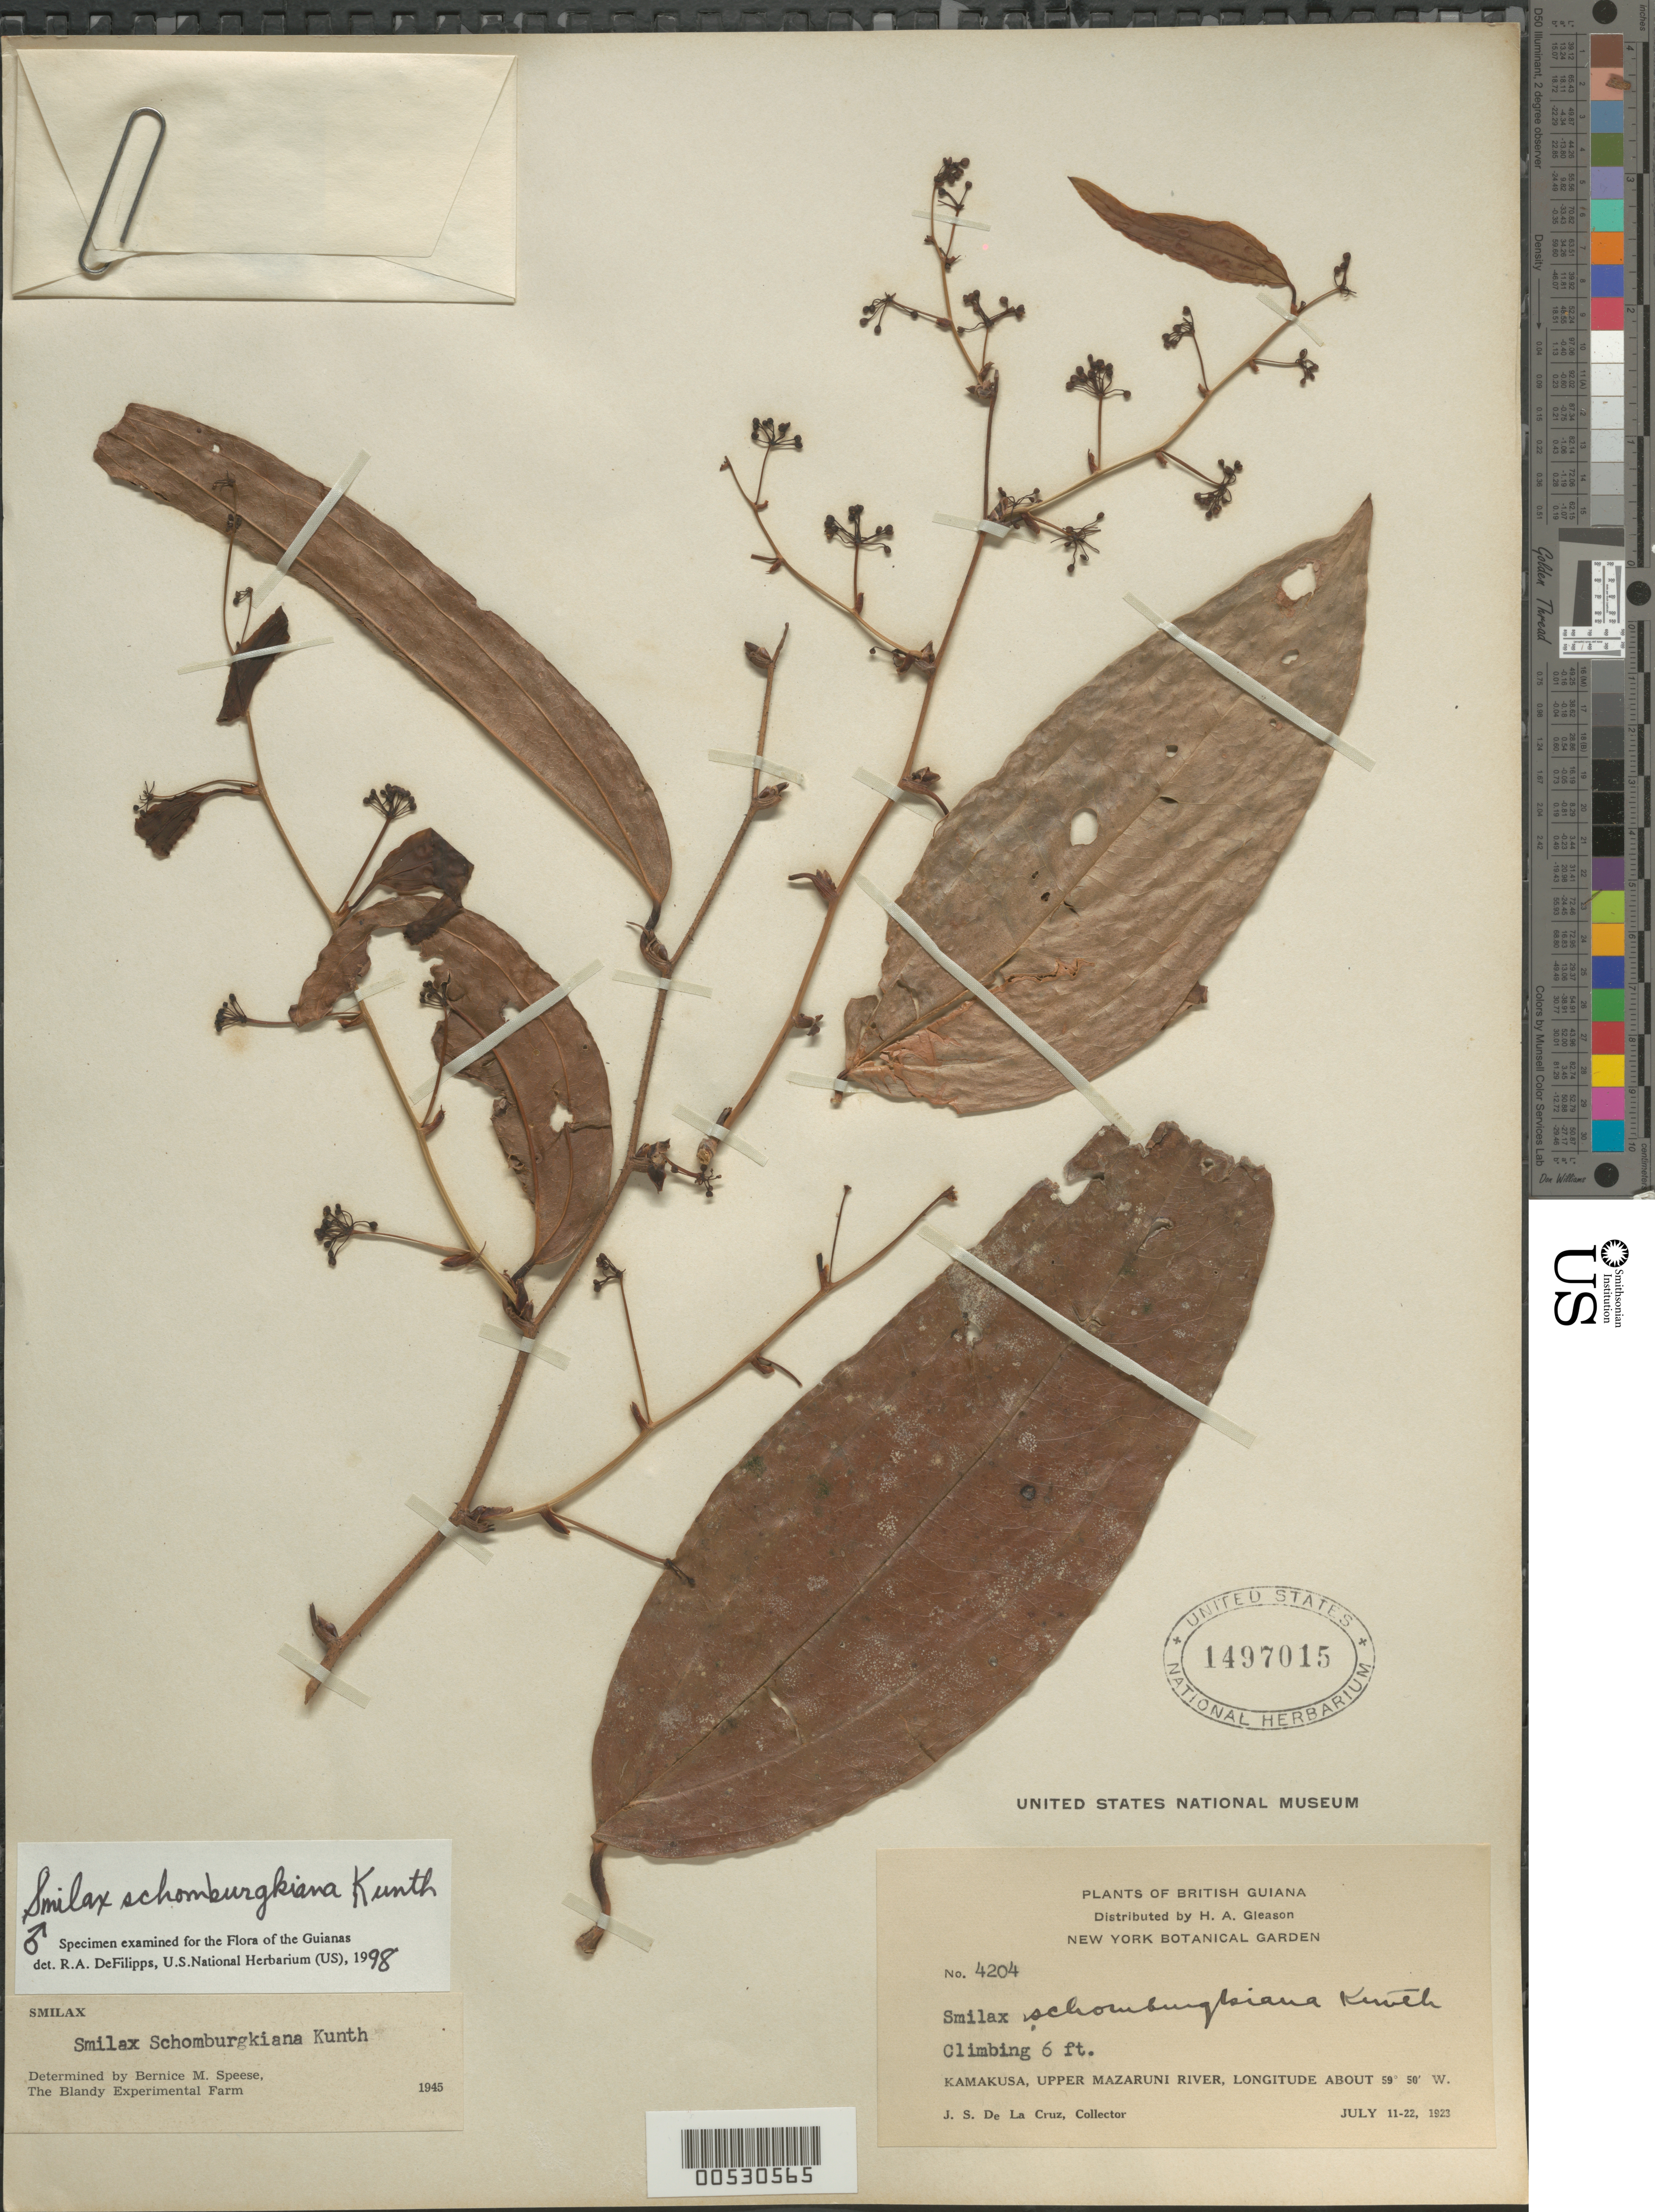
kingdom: Plantae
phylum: Tracheophyta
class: Liliopsida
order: Liliales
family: Smilacaceae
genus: Smilax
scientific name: Smilax schomburgkiana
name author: Kunth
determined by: DeFilipps, R. A.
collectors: J. S. de la Cruz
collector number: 4204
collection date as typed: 11-Jul-23 to 22-Jul-23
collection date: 1923-07-11/1923-07-22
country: Guyana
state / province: Cuyuni-Mazaruni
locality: Kamakusa, Upper Mazaruni R.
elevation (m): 100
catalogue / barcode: US 1497015